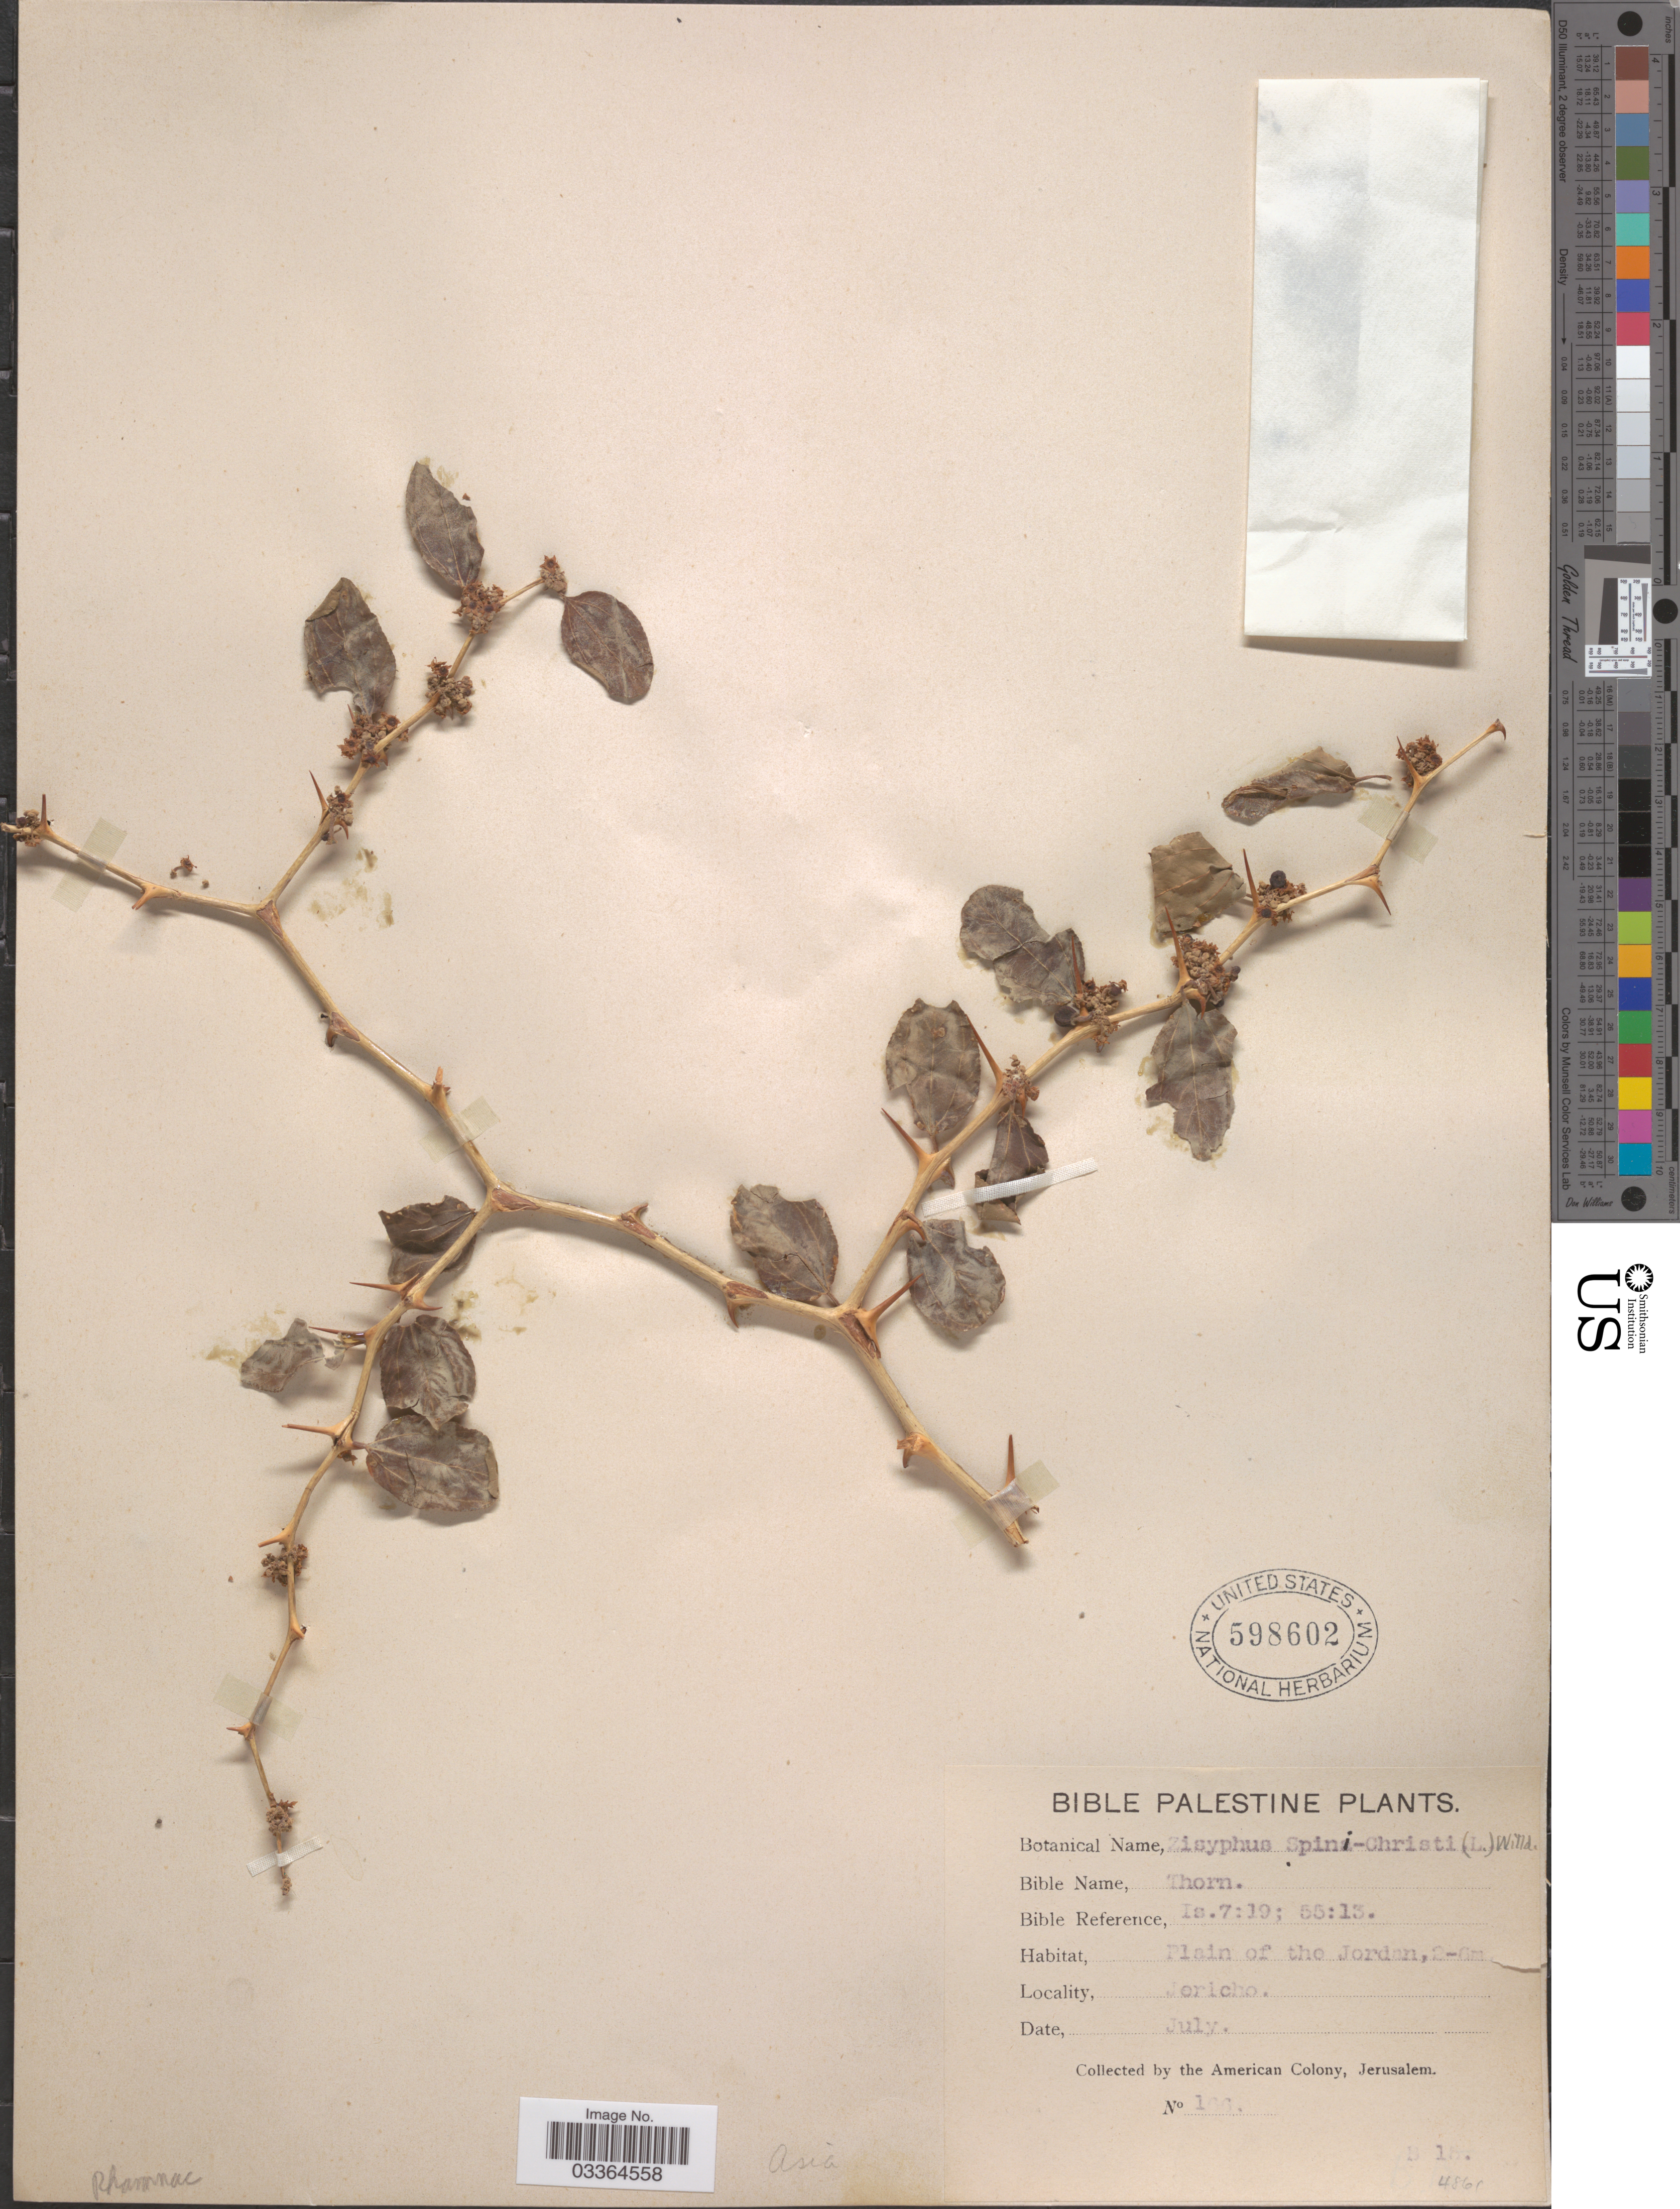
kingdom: Plantae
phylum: Tracheophyta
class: Magnoliopsida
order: Rosales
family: Rhamnaceae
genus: Ziziphus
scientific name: Ziziphus spina-christi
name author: (L.) Willd.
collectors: American Colony, Jerusalem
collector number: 166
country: Israel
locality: Palestine. [unsure placement] Plain of the Jordan, Jericho.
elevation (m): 2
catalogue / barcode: US 598602